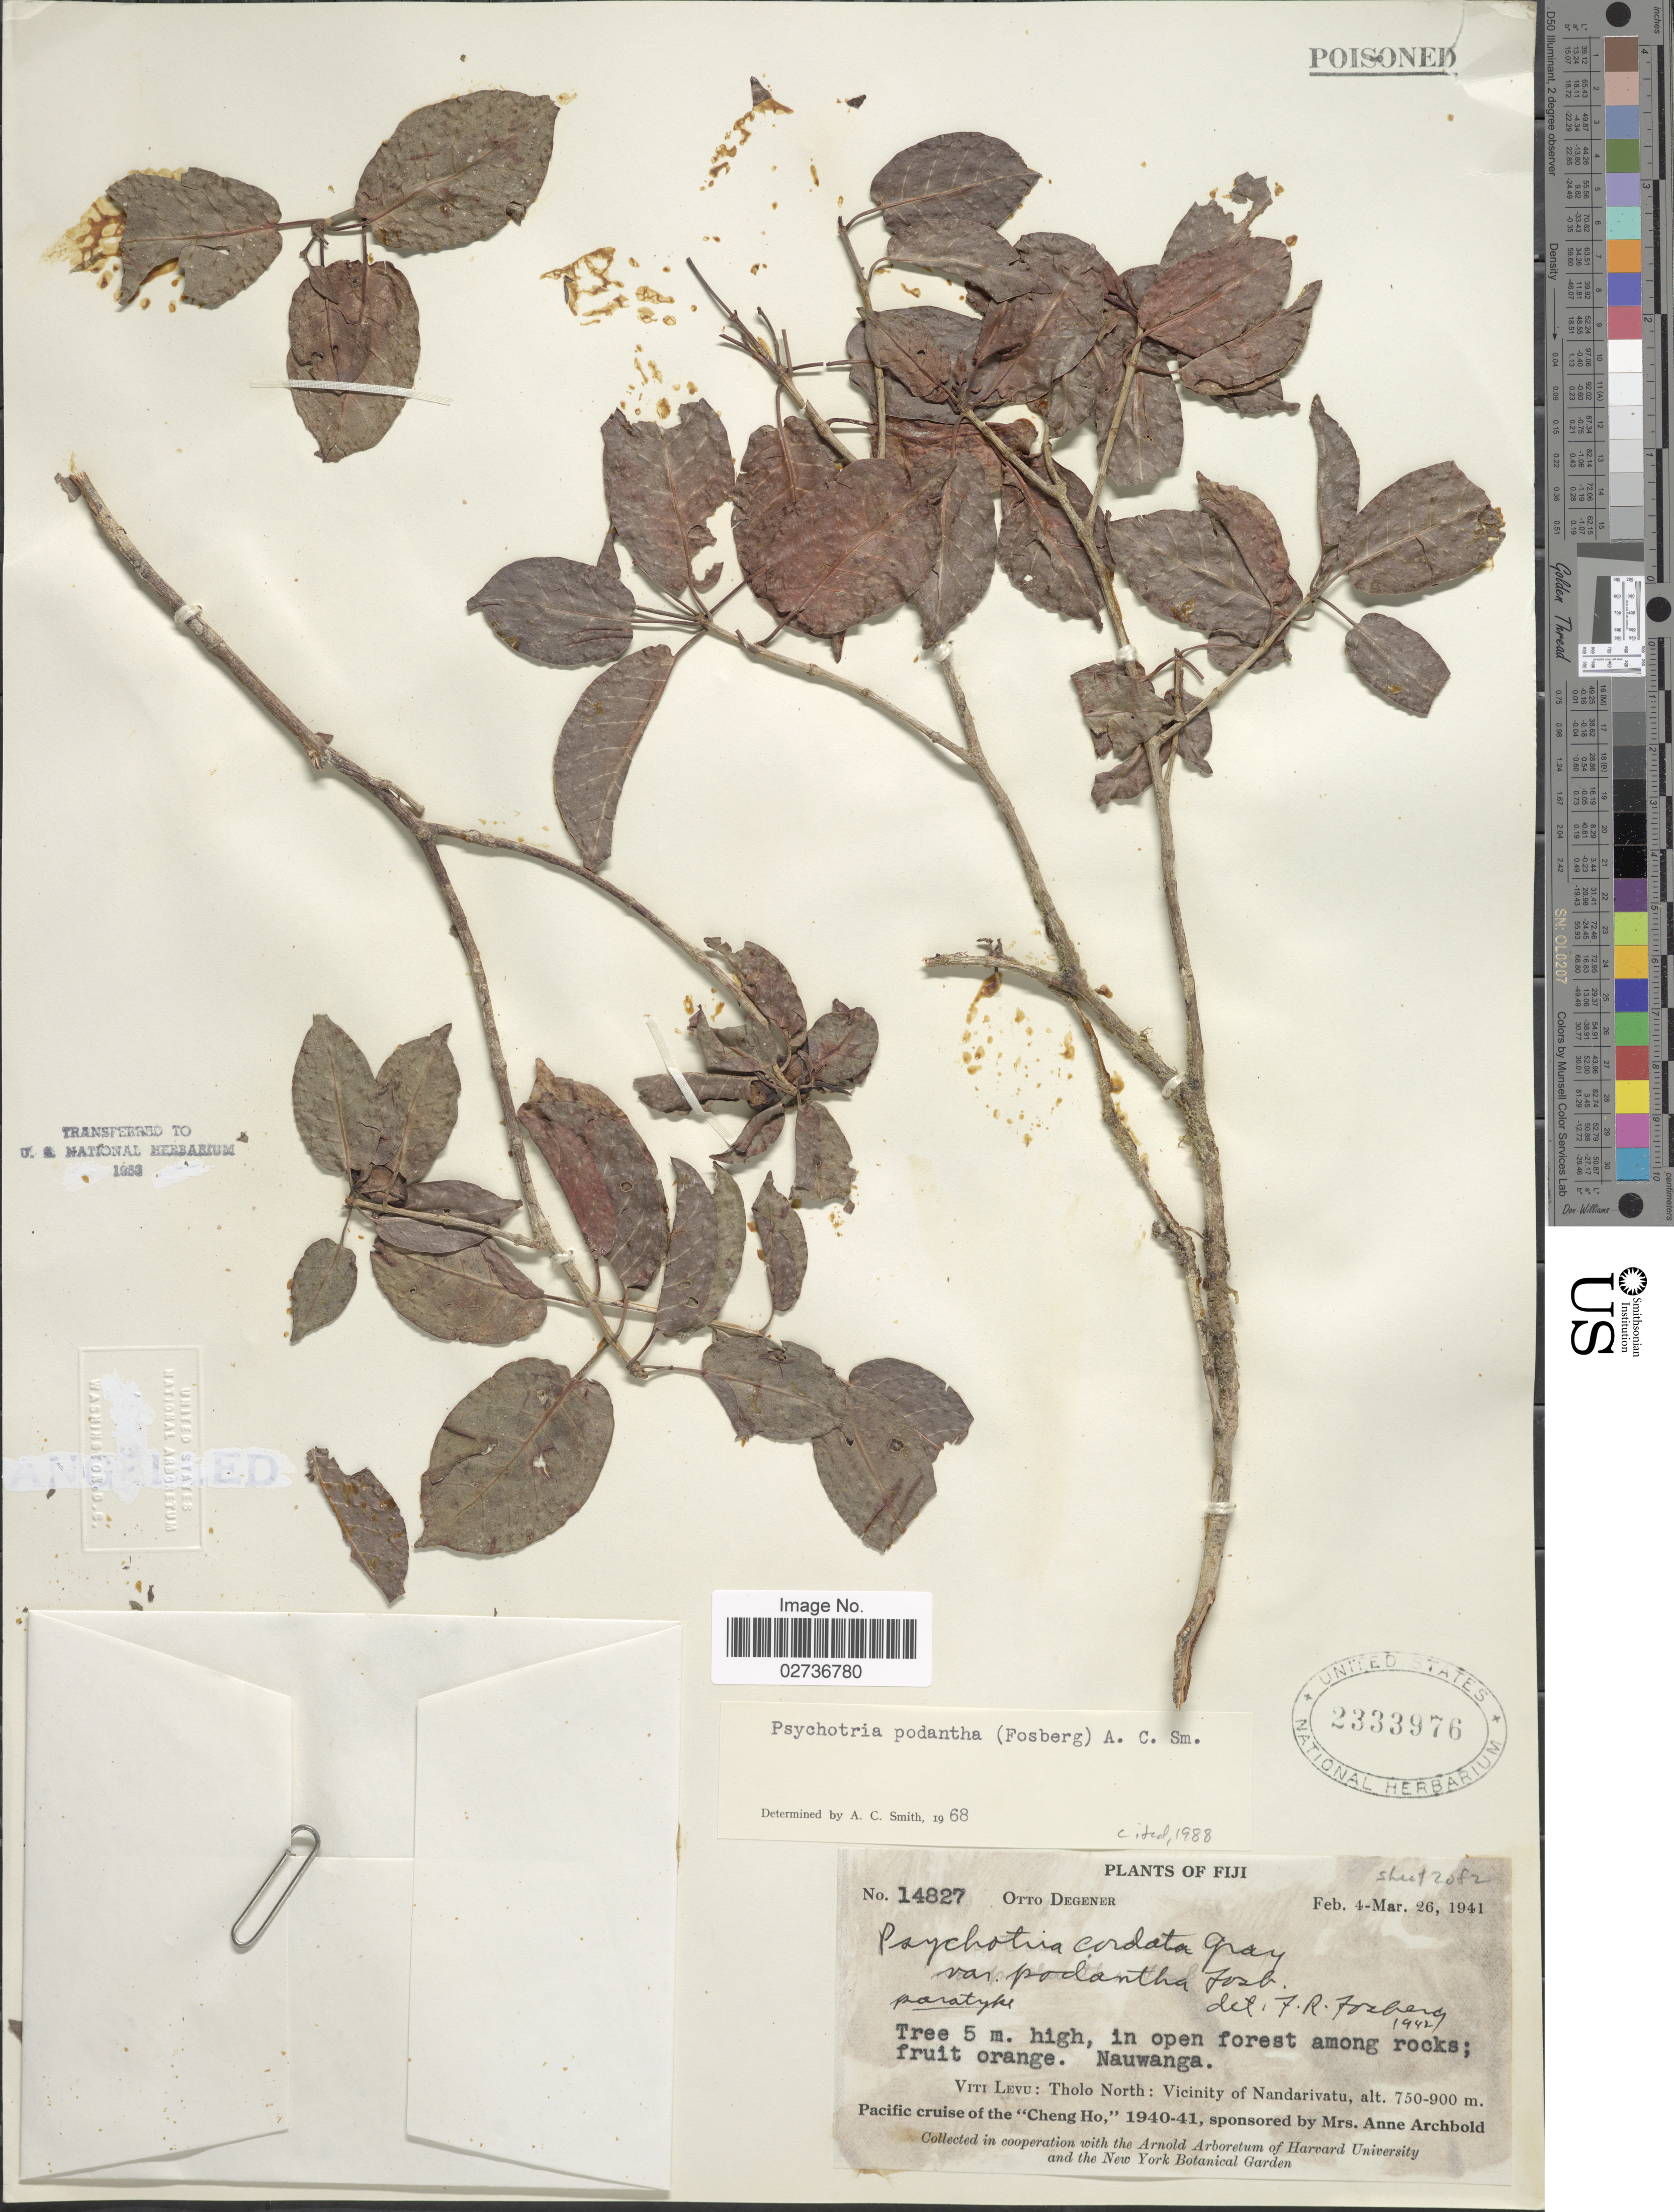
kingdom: Plantae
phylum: Tracheophyta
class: Magnoliopsida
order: Gentianales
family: Rubiaceae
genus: Psychotria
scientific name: Psychotria podantha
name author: (Fosberg) A.C. Sm.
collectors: O. Degener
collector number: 14827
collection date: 1941-02-04/1941-03-26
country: Fiji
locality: Nauwanga. Viti Levu: Tholo North: Vicinity of Nandarivatu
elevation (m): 750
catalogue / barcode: US 2333976